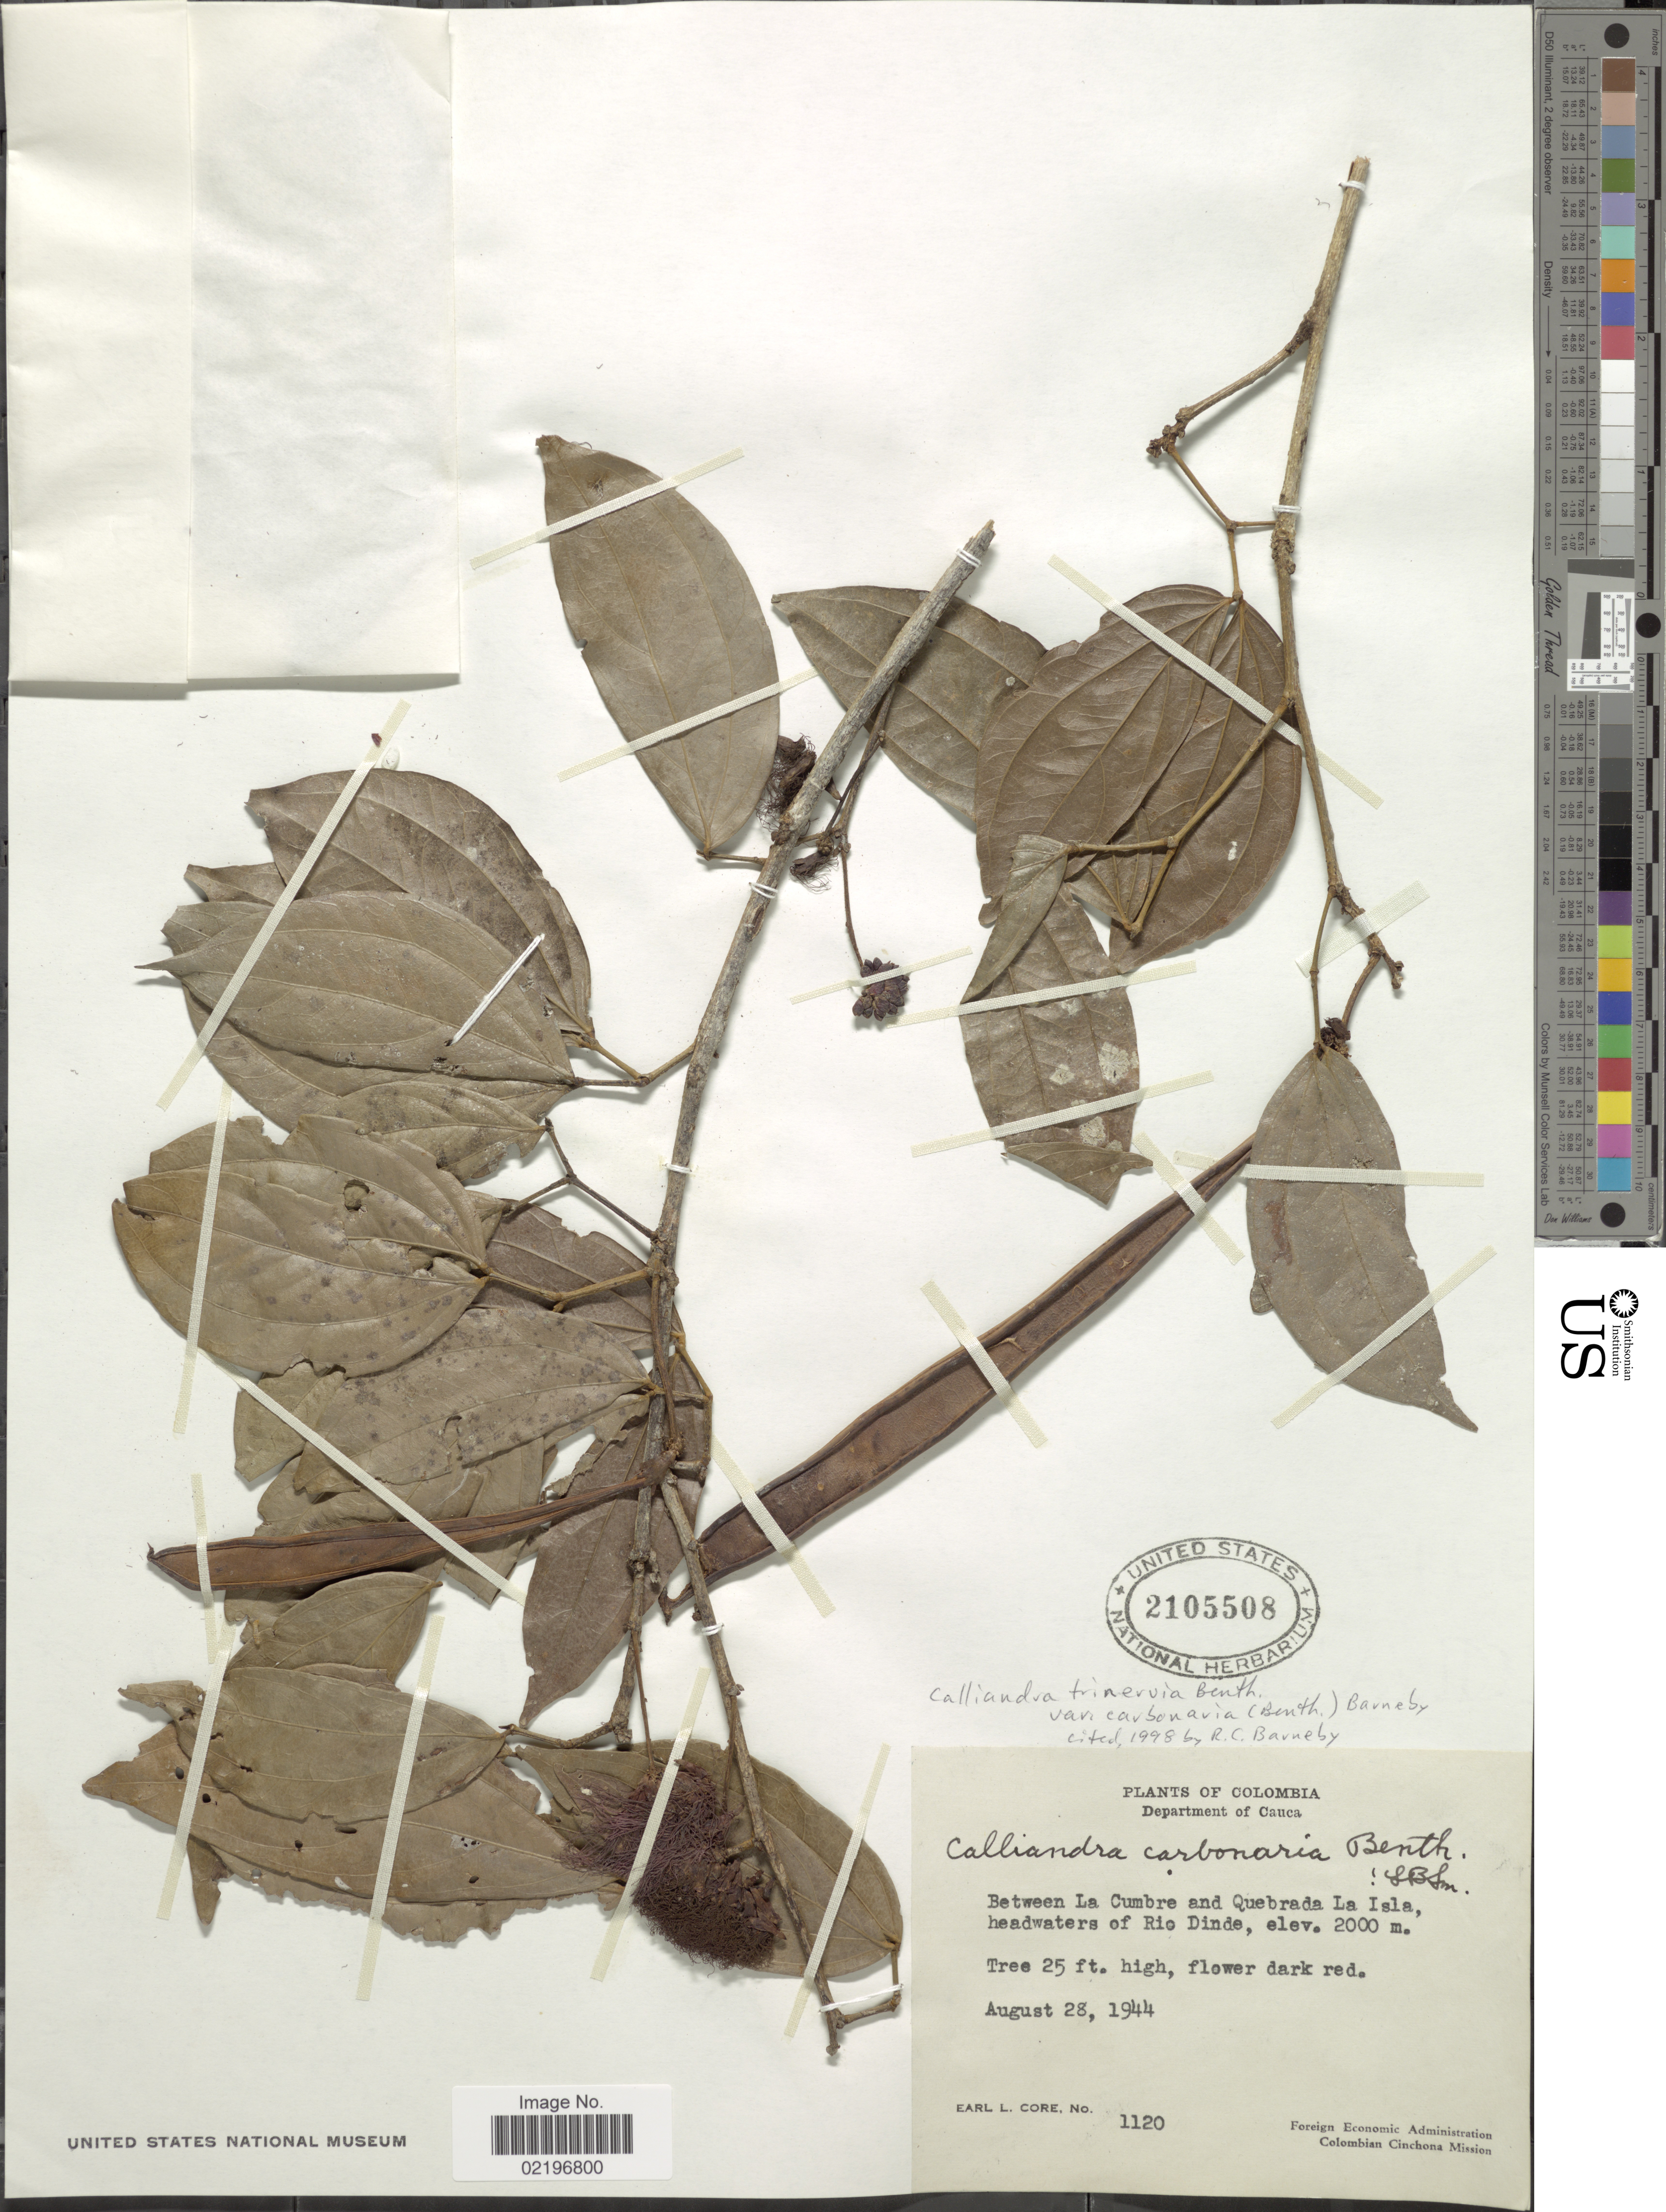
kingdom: Plantae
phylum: Tracheophyta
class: Magnoliopsida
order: Fabales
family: Fabaceae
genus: Calliandra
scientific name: Calliandra trinervia var. carbonaria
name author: (Benth.) Barneby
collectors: E. L. Core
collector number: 1120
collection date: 1944-08-28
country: Colombia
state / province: Cauca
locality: Between La Cumbre and Quebrada La Isla, headwaters of Rio Dinde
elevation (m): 2000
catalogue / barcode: US 2105508